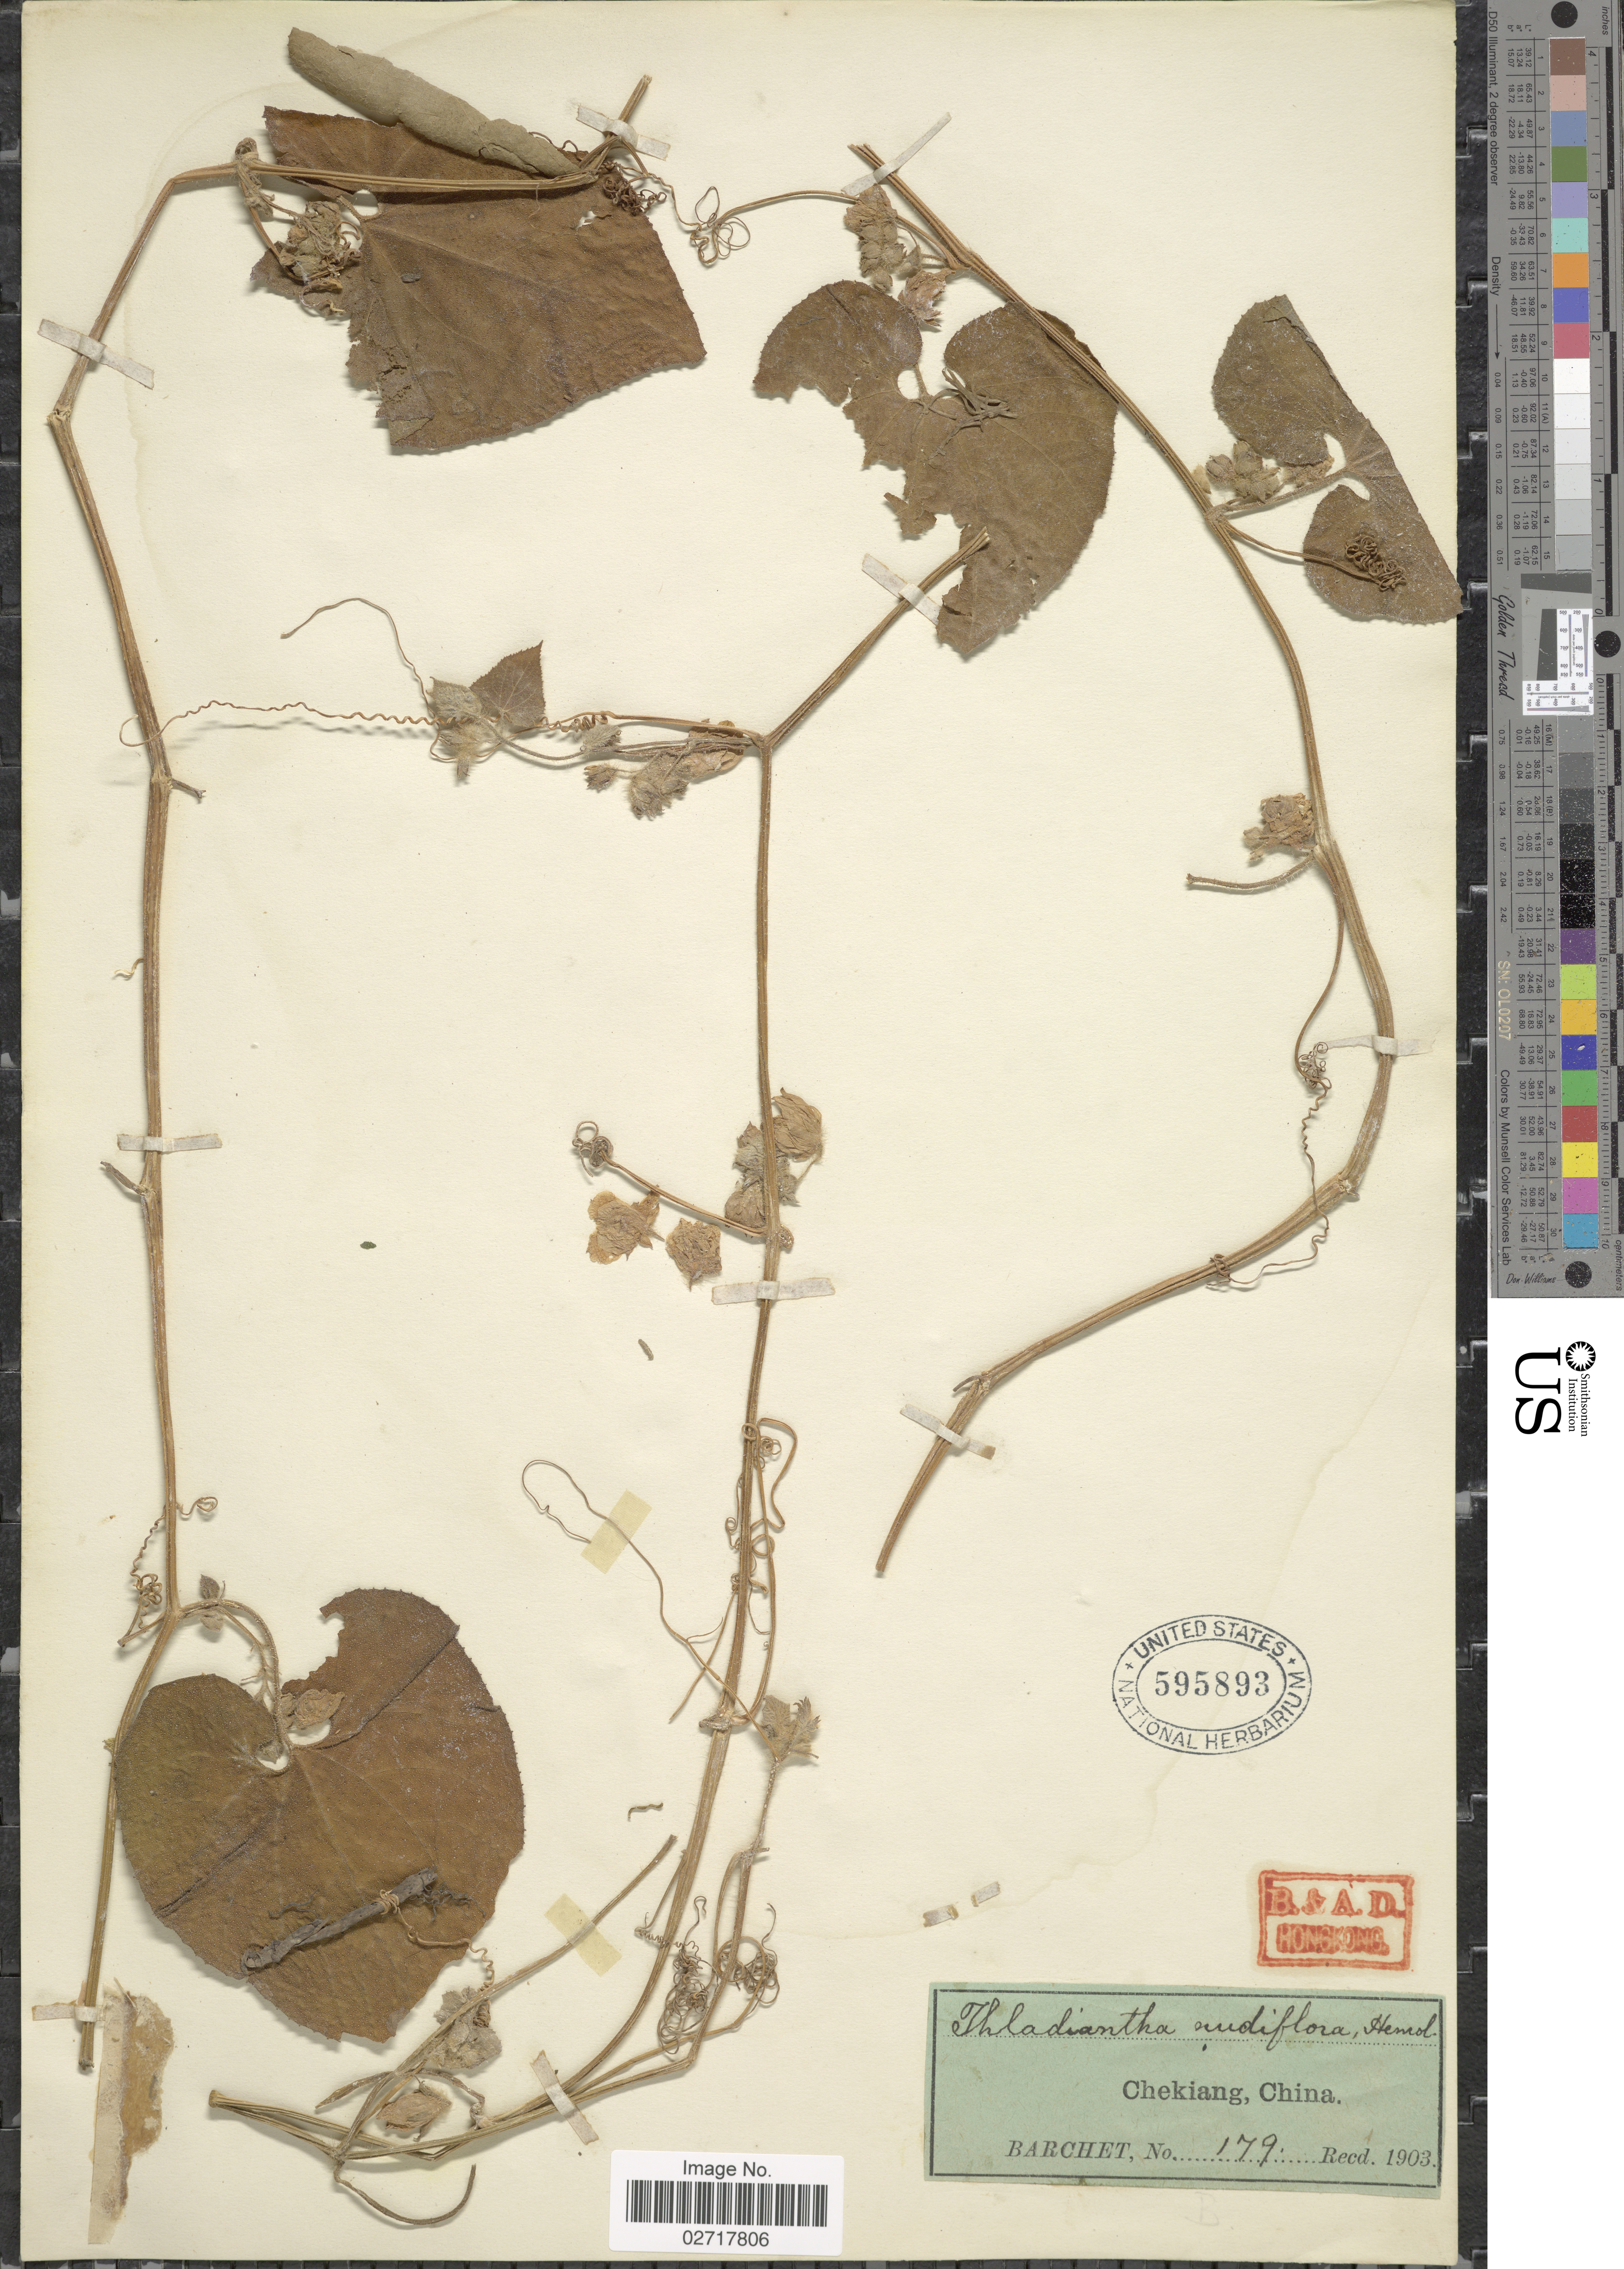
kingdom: Plantae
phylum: Tracheophyta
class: Magnoliopsida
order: Cucurbitales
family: Cucurbitaceae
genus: Thladiantha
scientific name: Thladiantha nudiflora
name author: Hemsl.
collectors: Barchet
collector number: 179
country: China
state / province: Zhejiang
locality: Chekiang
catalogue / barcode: US 595893